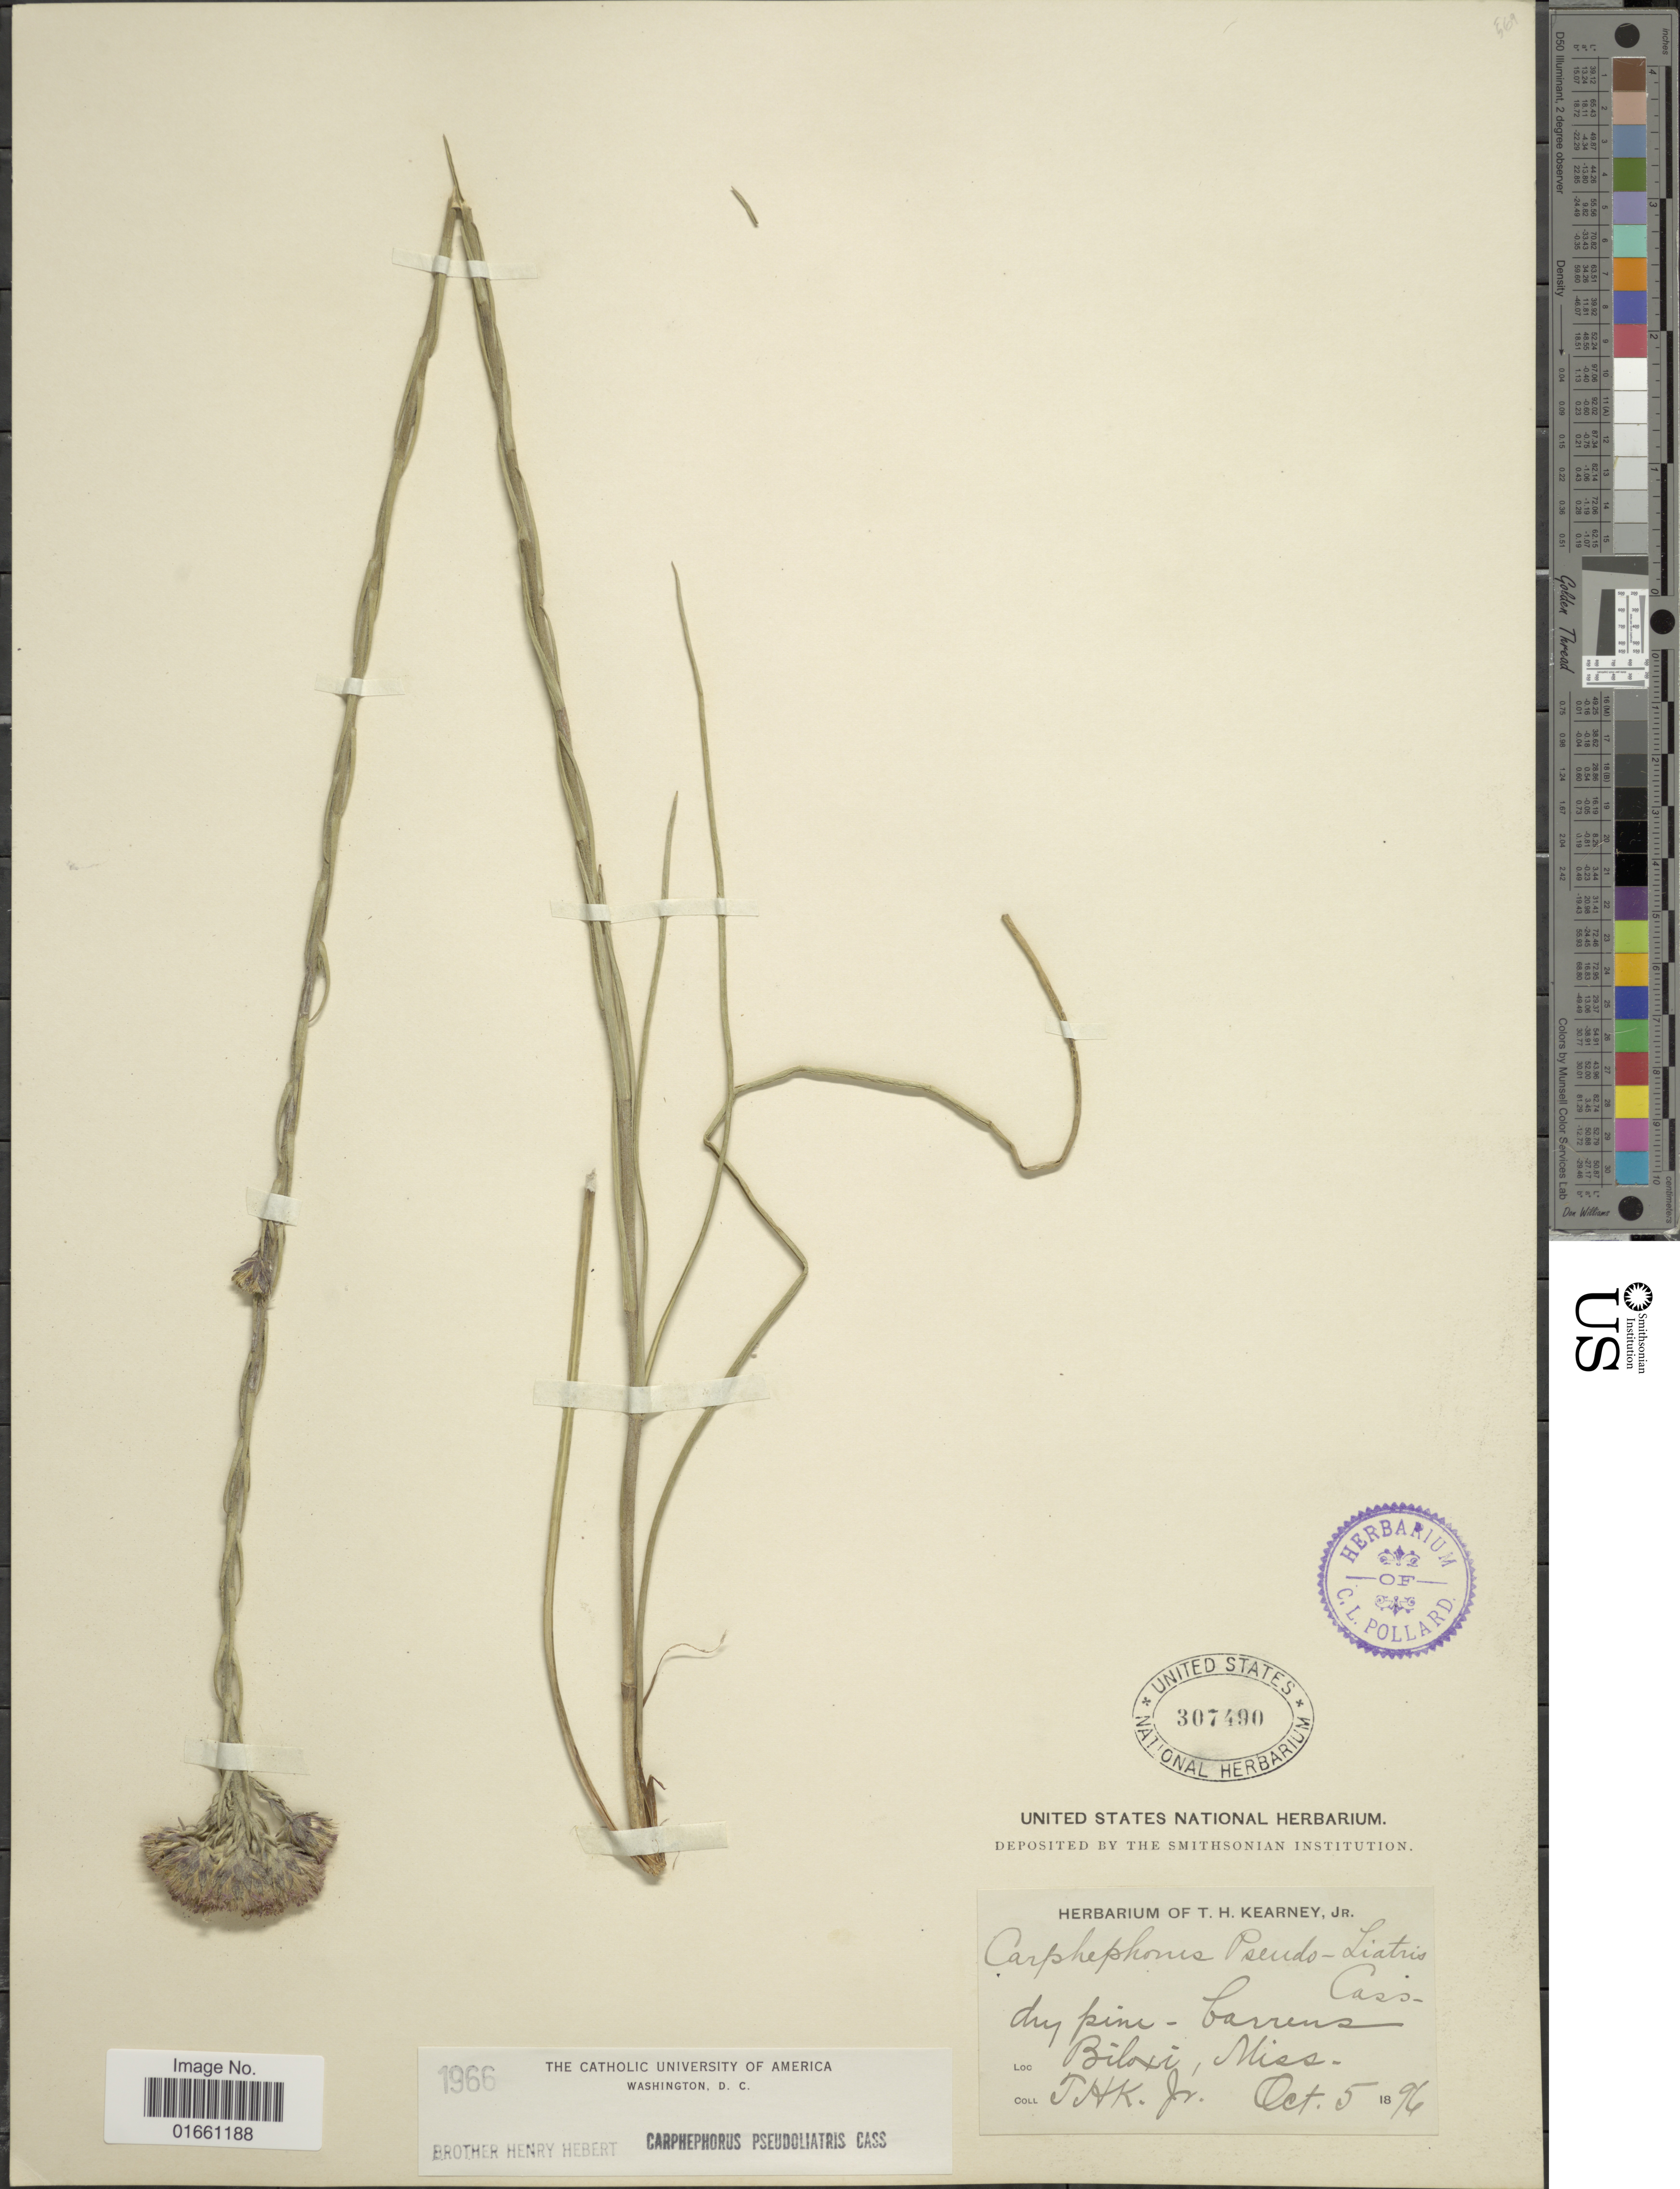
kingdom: Plantae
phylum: Tracheophyta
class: Magnoliopsida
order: Asterales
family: Asteraceae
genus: Carphephorus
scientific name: Carphephorus pseudoliatris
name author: Cass.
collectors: T. H. Kearney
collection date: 1896-10-05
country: United States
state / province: Mississippi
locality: Biloxi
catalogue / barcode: US 307490